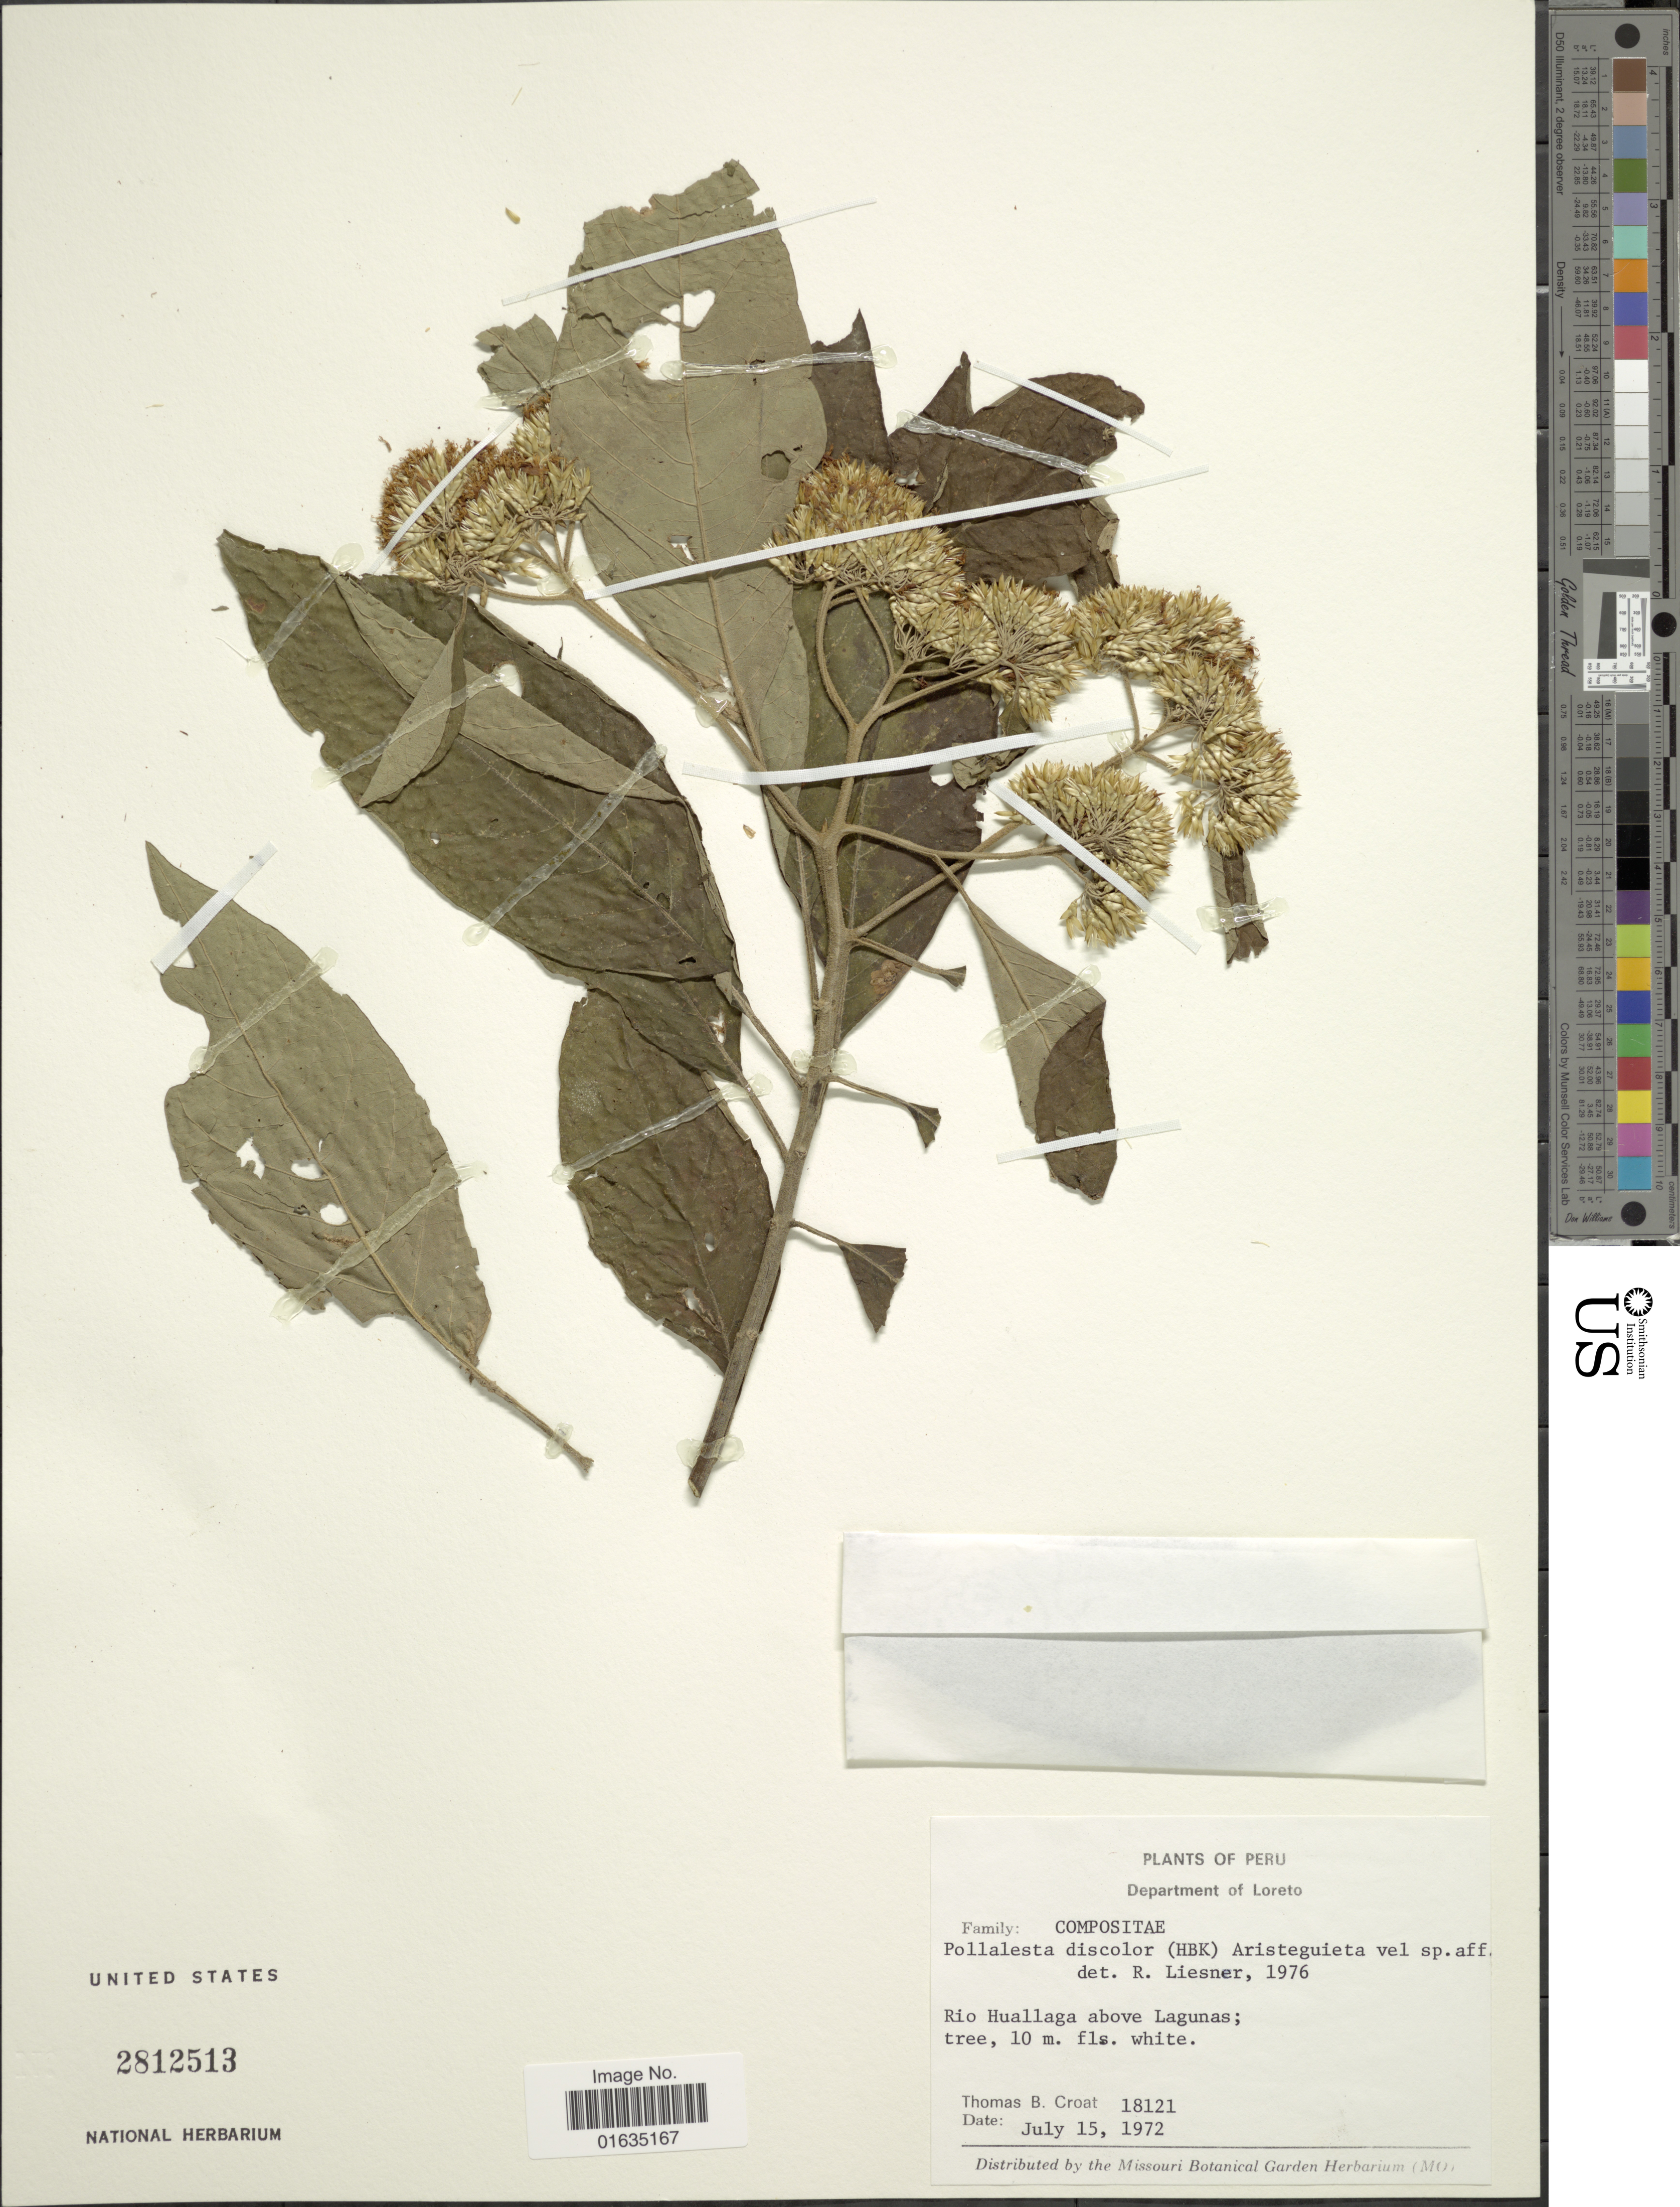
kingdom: Plantae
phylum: Tracheophyta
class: Magnoliopsida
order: Asterales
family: Asteraceae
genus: Pollalesta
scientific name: Pollalesta discolor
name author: (Kunth) Aristeg.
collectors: T. B. Croat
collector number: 18121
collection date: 1972-07-15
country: Peru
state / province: Loreto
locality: Department of Loreto, Rio Huallaga above Lagunas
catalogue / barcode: US 2812513